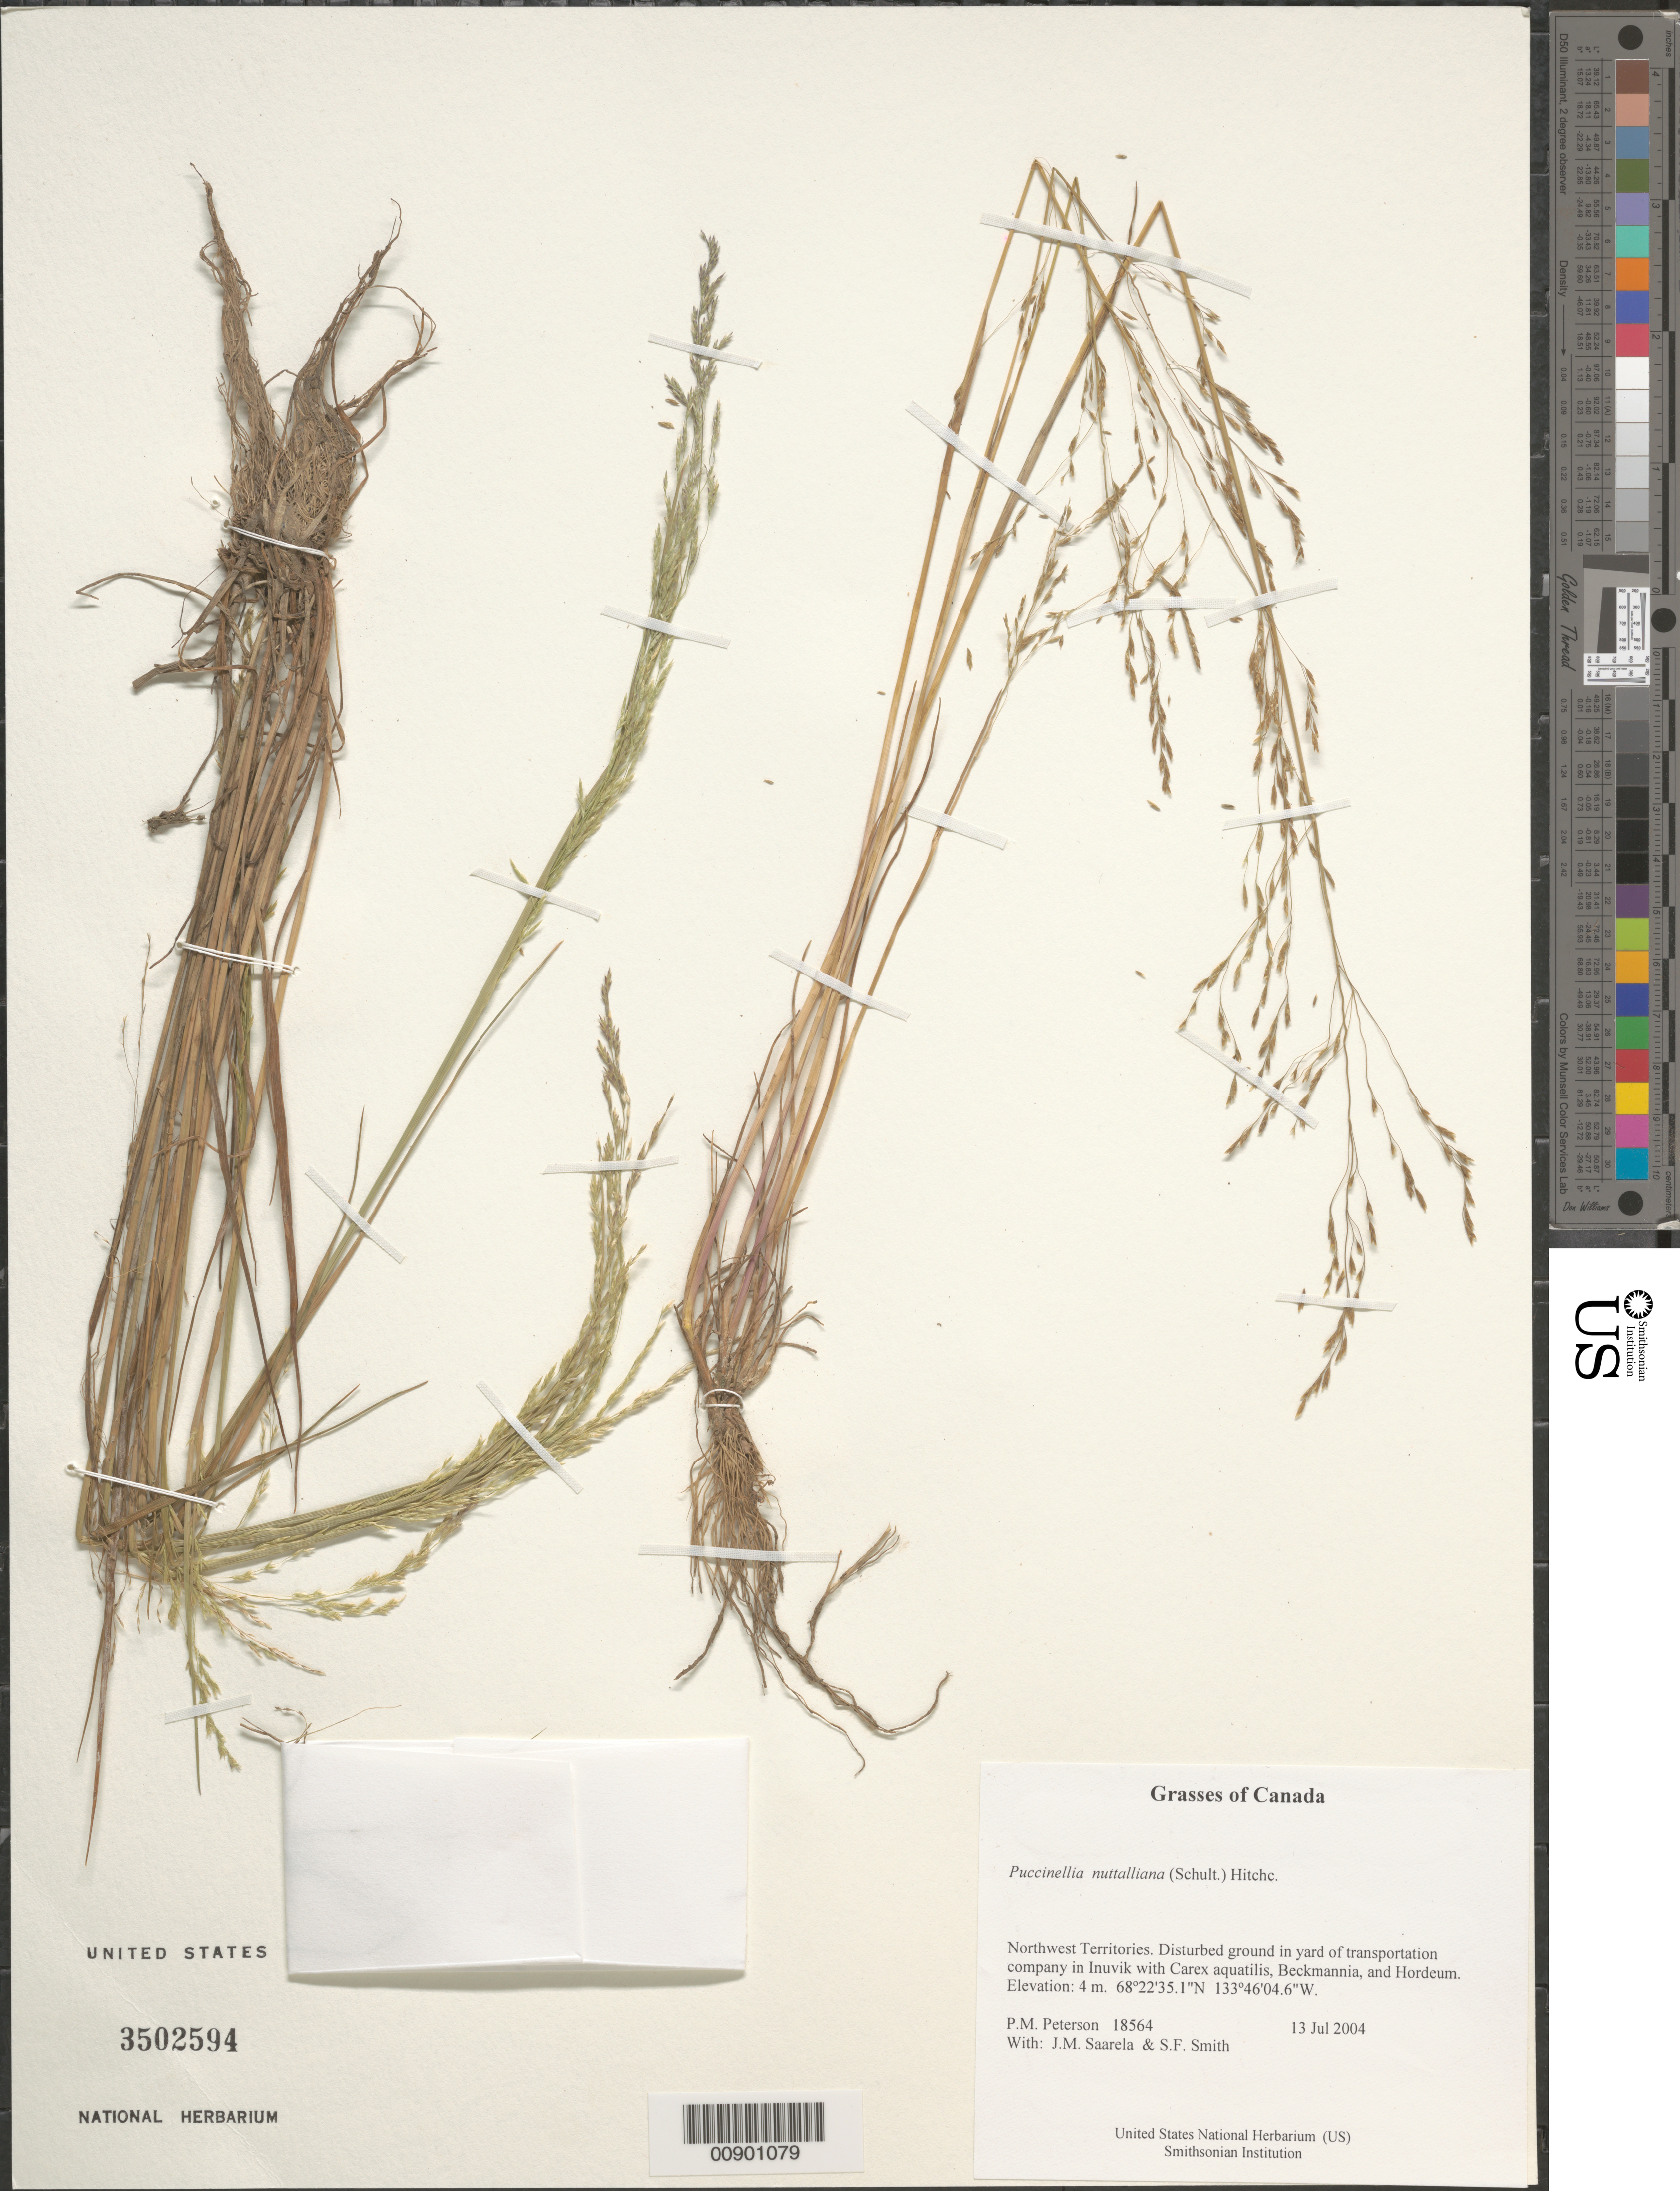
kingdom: Plantae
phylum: Tracheophyta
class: Liliopsida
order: Poales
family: Poaceae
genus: Puccinellia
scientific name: Puccinellia nuttalliana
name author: (Schult.) Hitchc.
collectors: P. M. Peterson, J. Saarela & S.F. Smith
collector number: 18564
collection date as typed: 13 Jul 2004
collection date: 2004-07-13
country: Canada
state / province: Northwest Territories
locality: Disturbed ground in yard of transportation company in Inuvik with Carex aquatilis, Beckmannia, and Hordeum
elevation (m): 4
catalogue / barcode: US 3502594